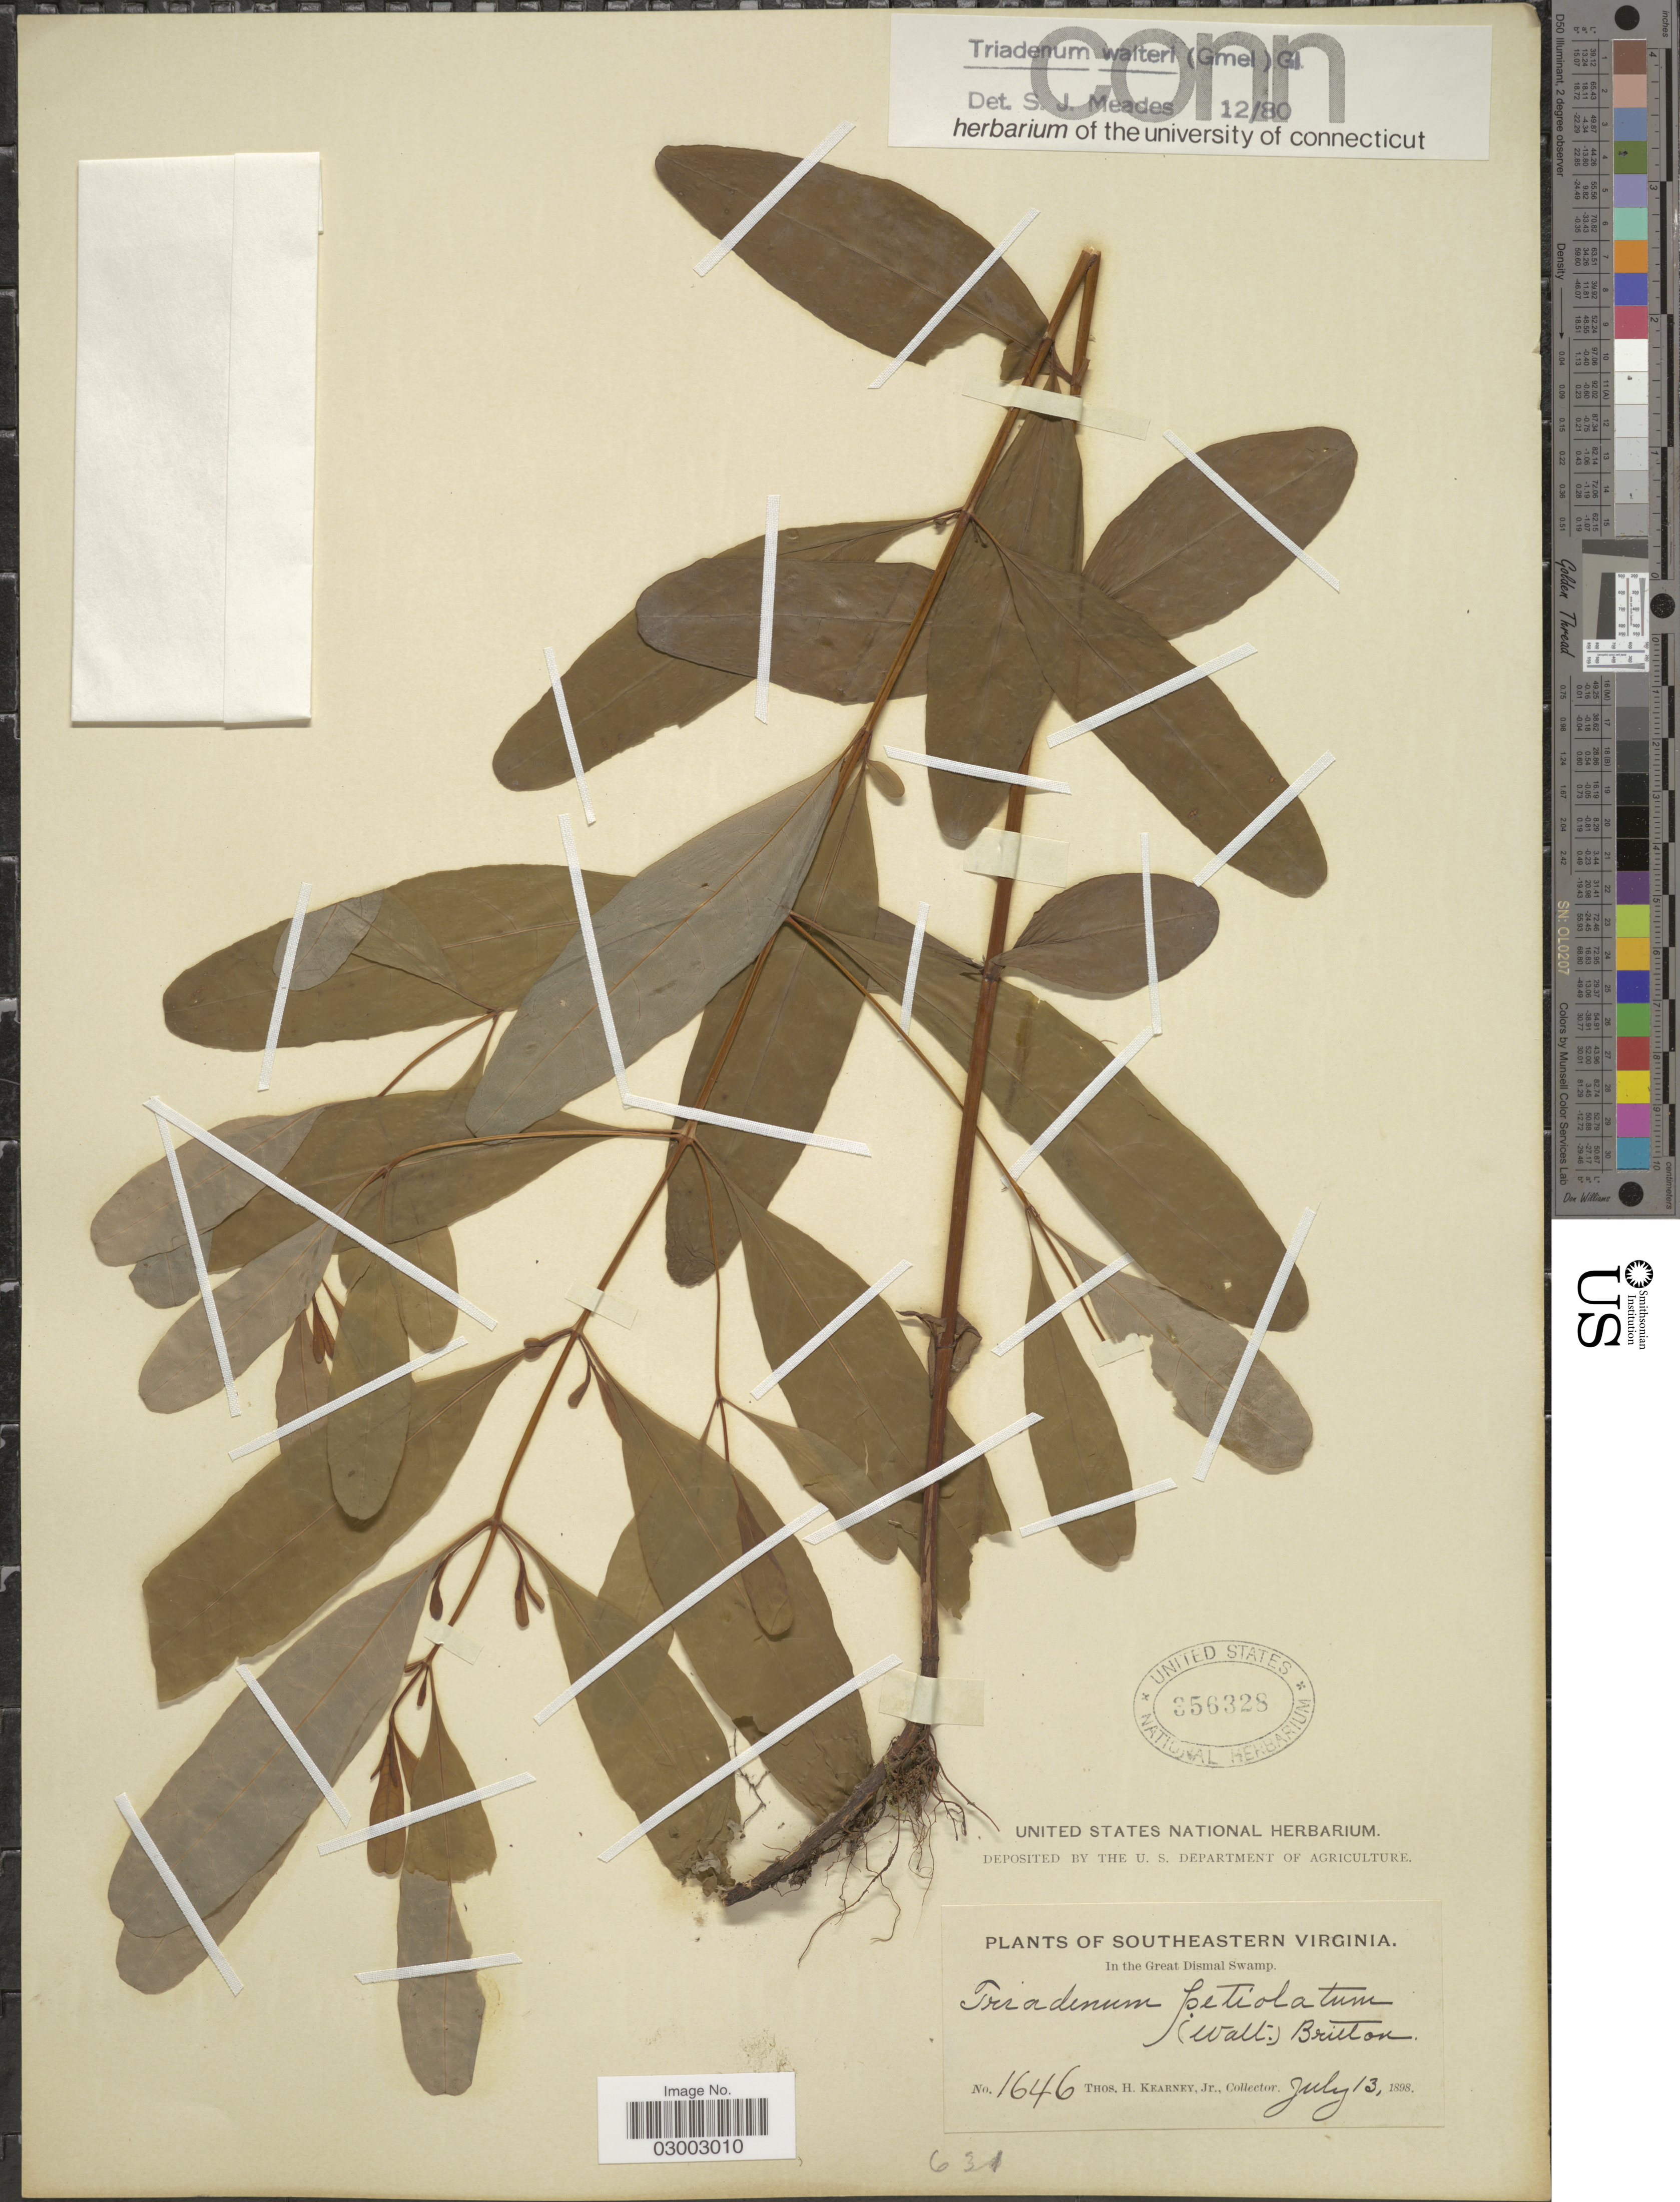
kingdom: Plantae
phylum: Tracheophyta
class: Magnoliopsida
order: Malpighiales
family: Hypericaceae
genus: Hypericum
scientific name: Hypericum walteri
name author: J.F. Gmel.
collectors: T. H. Kearney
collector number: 1646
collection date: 1898-07-13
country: United States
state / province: Virginia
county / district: City of Chesapeake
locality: Southeastern Virginia. In the Great Dismal Swamp.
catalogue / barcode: US 356328